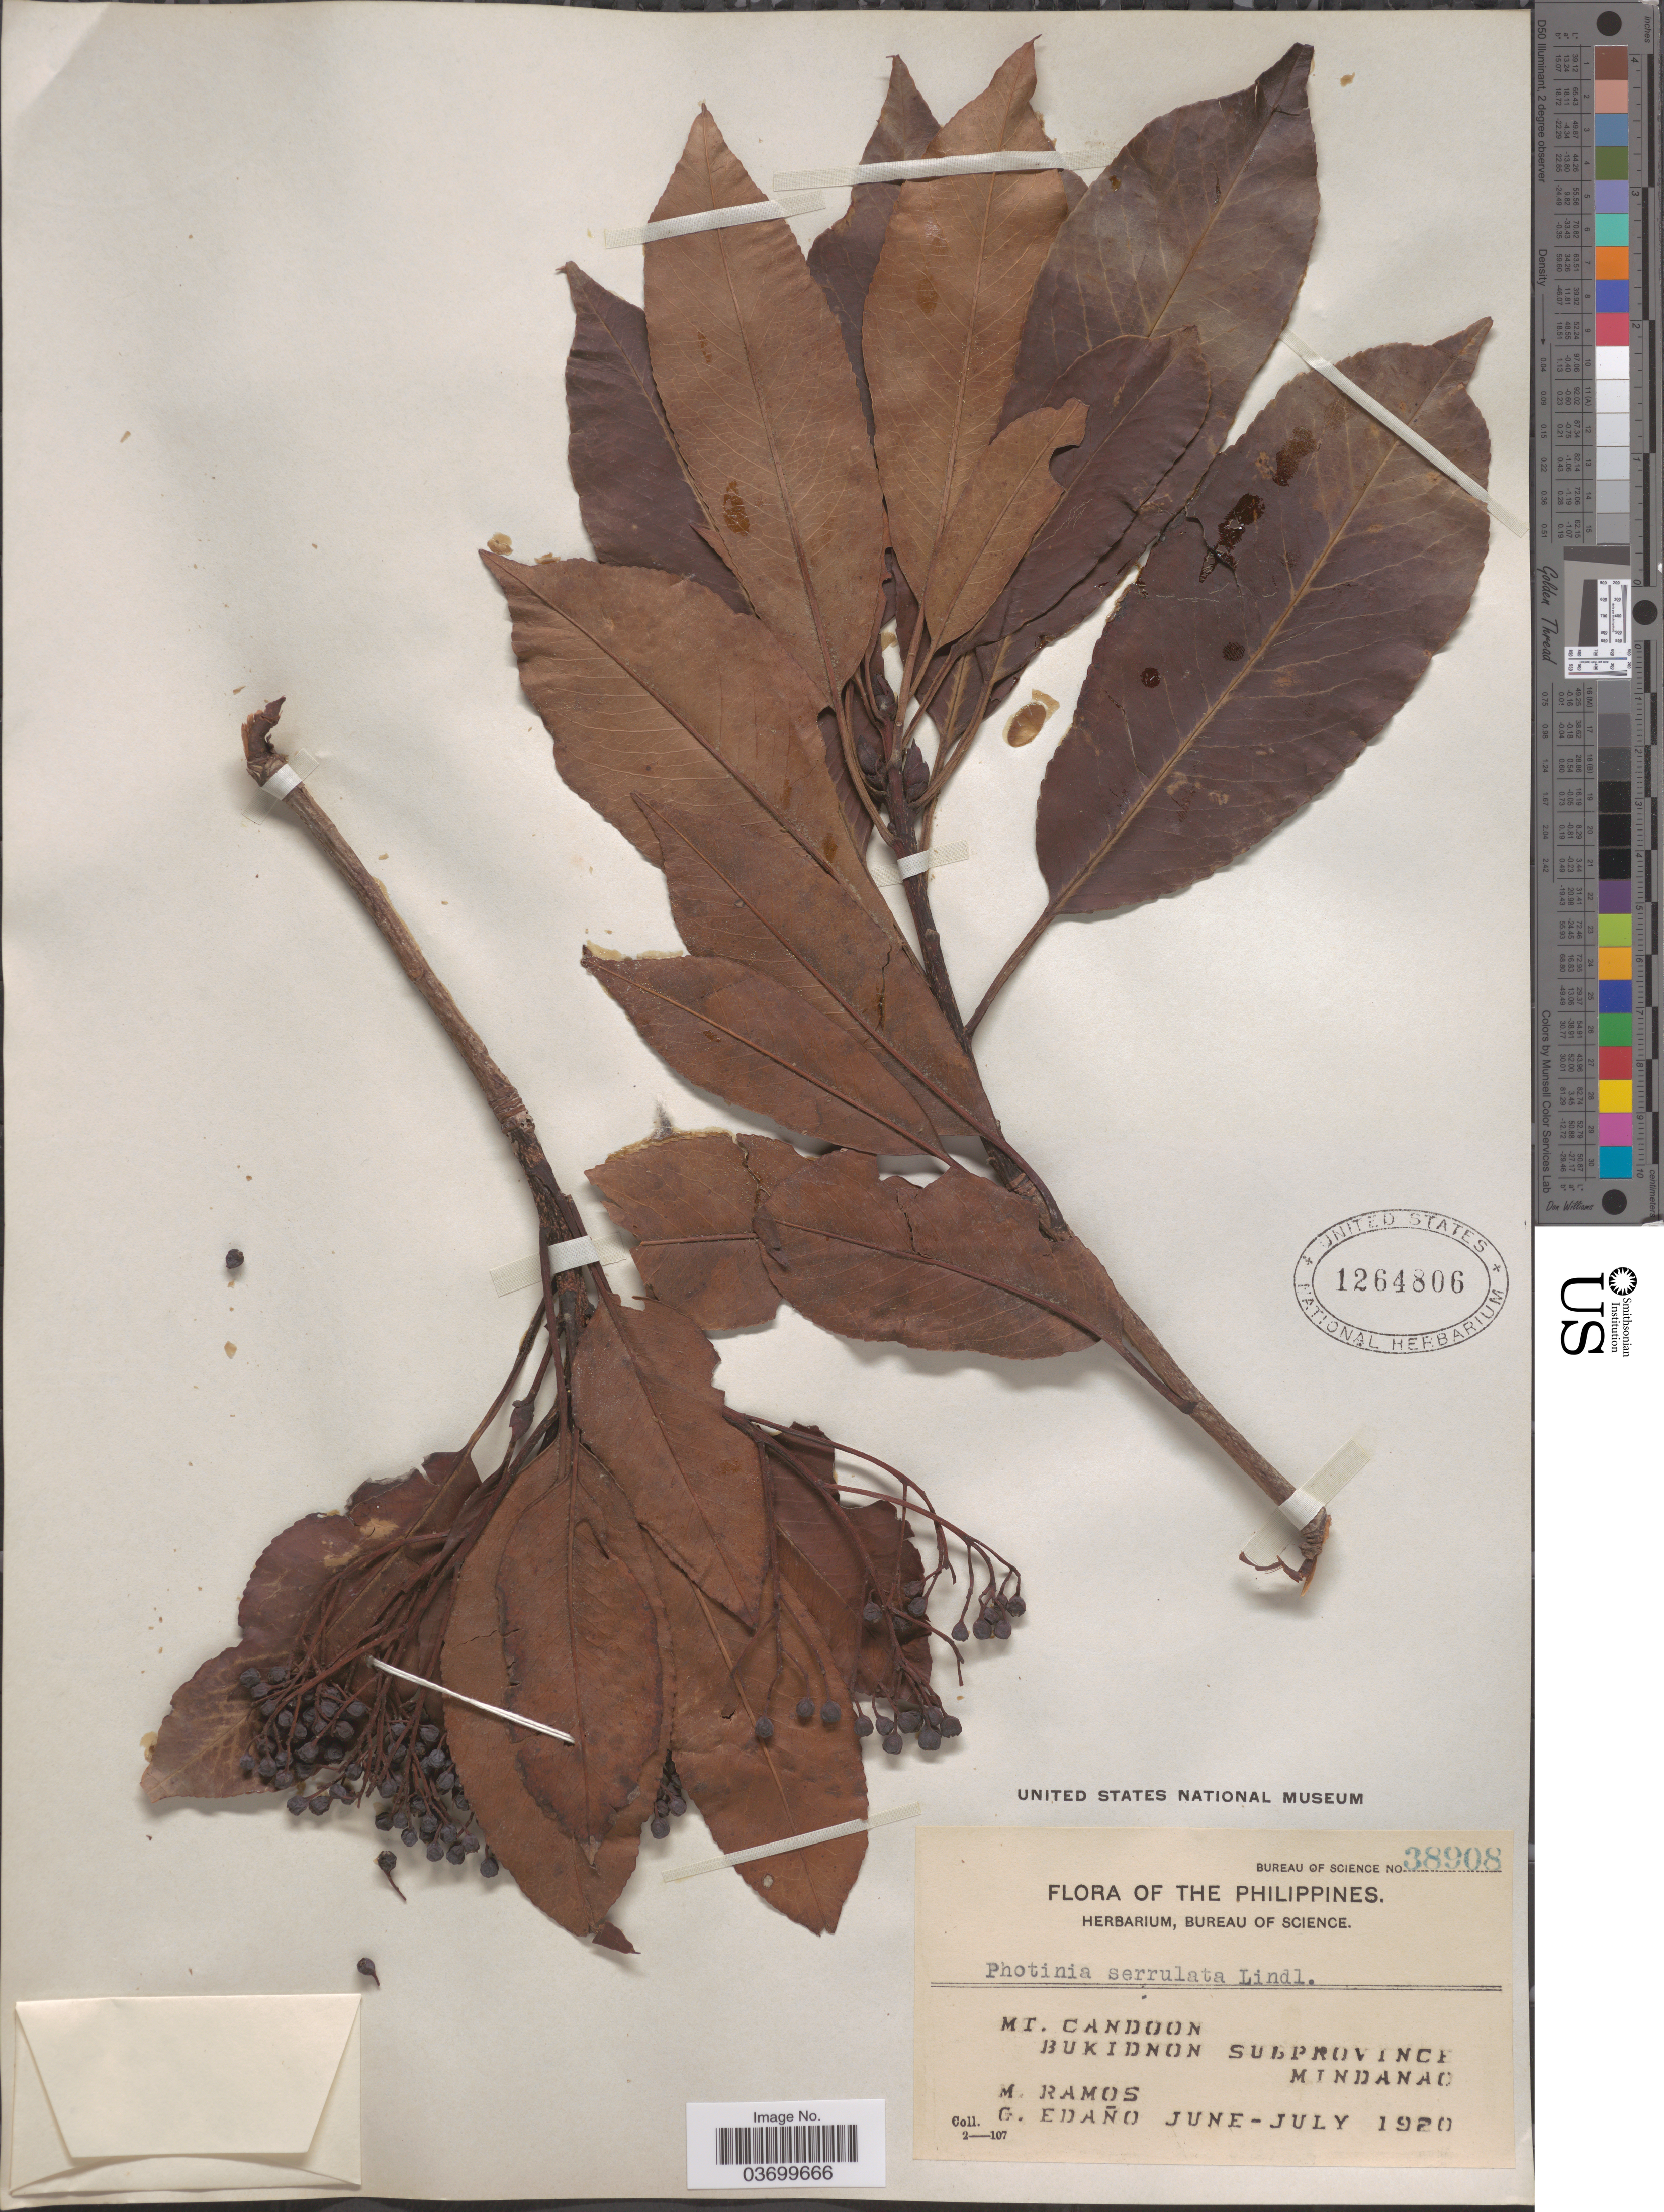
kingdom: Plantae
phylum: Tracheophyta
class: Magnoliopsida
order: Rosales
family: Rosaceae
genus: Photinia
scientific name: Photinia serrulata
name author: Franch. & Sav.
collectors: M. Ramos & G. Edaño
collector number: Bureau of Science 38908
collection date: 1920-06/1920-07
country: Philippines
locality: Mt. Candoon. Bukidnon Subprovince. Mindanao.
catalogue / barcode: US 1264806